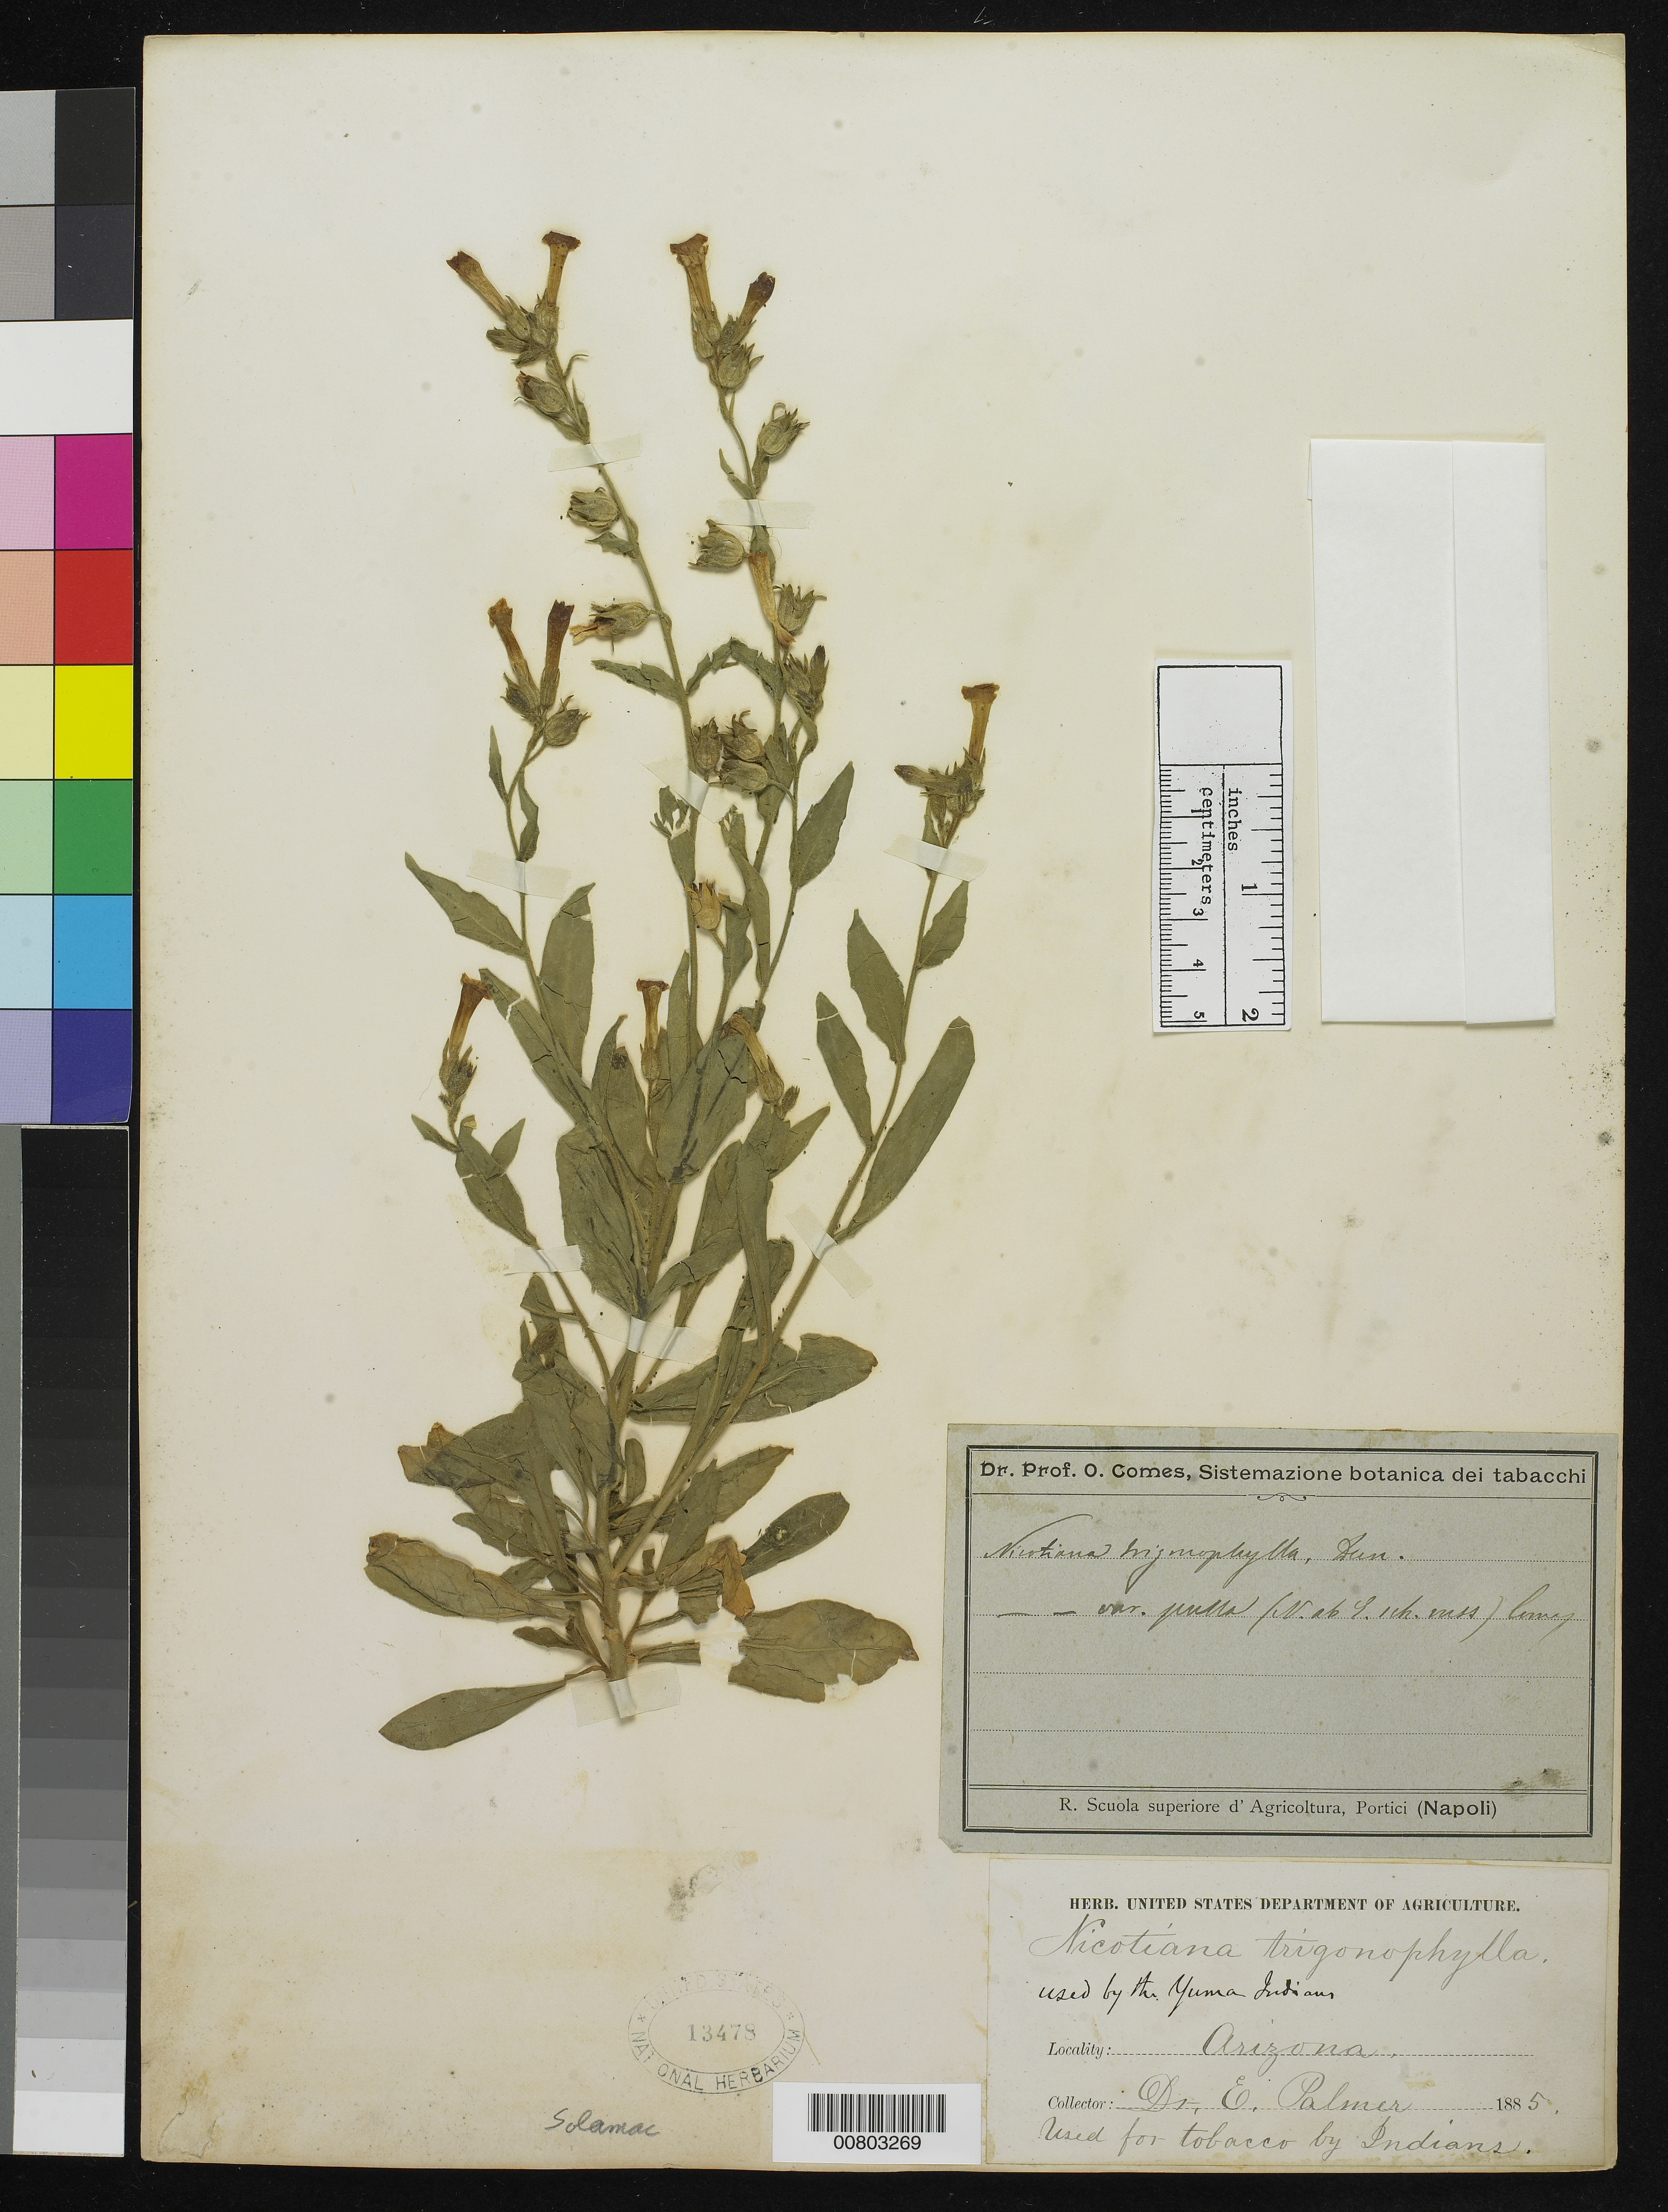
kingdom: Plantae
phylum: Tracheophyta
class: Magnoliopsida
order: Solanales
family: Solanaceae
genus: Nicotiana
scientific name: Nicotiana trigonophylla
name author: Dunal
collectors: E. Palmer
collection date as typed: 1885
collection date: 1885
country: United States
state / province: Arizona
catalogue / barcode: US 13478